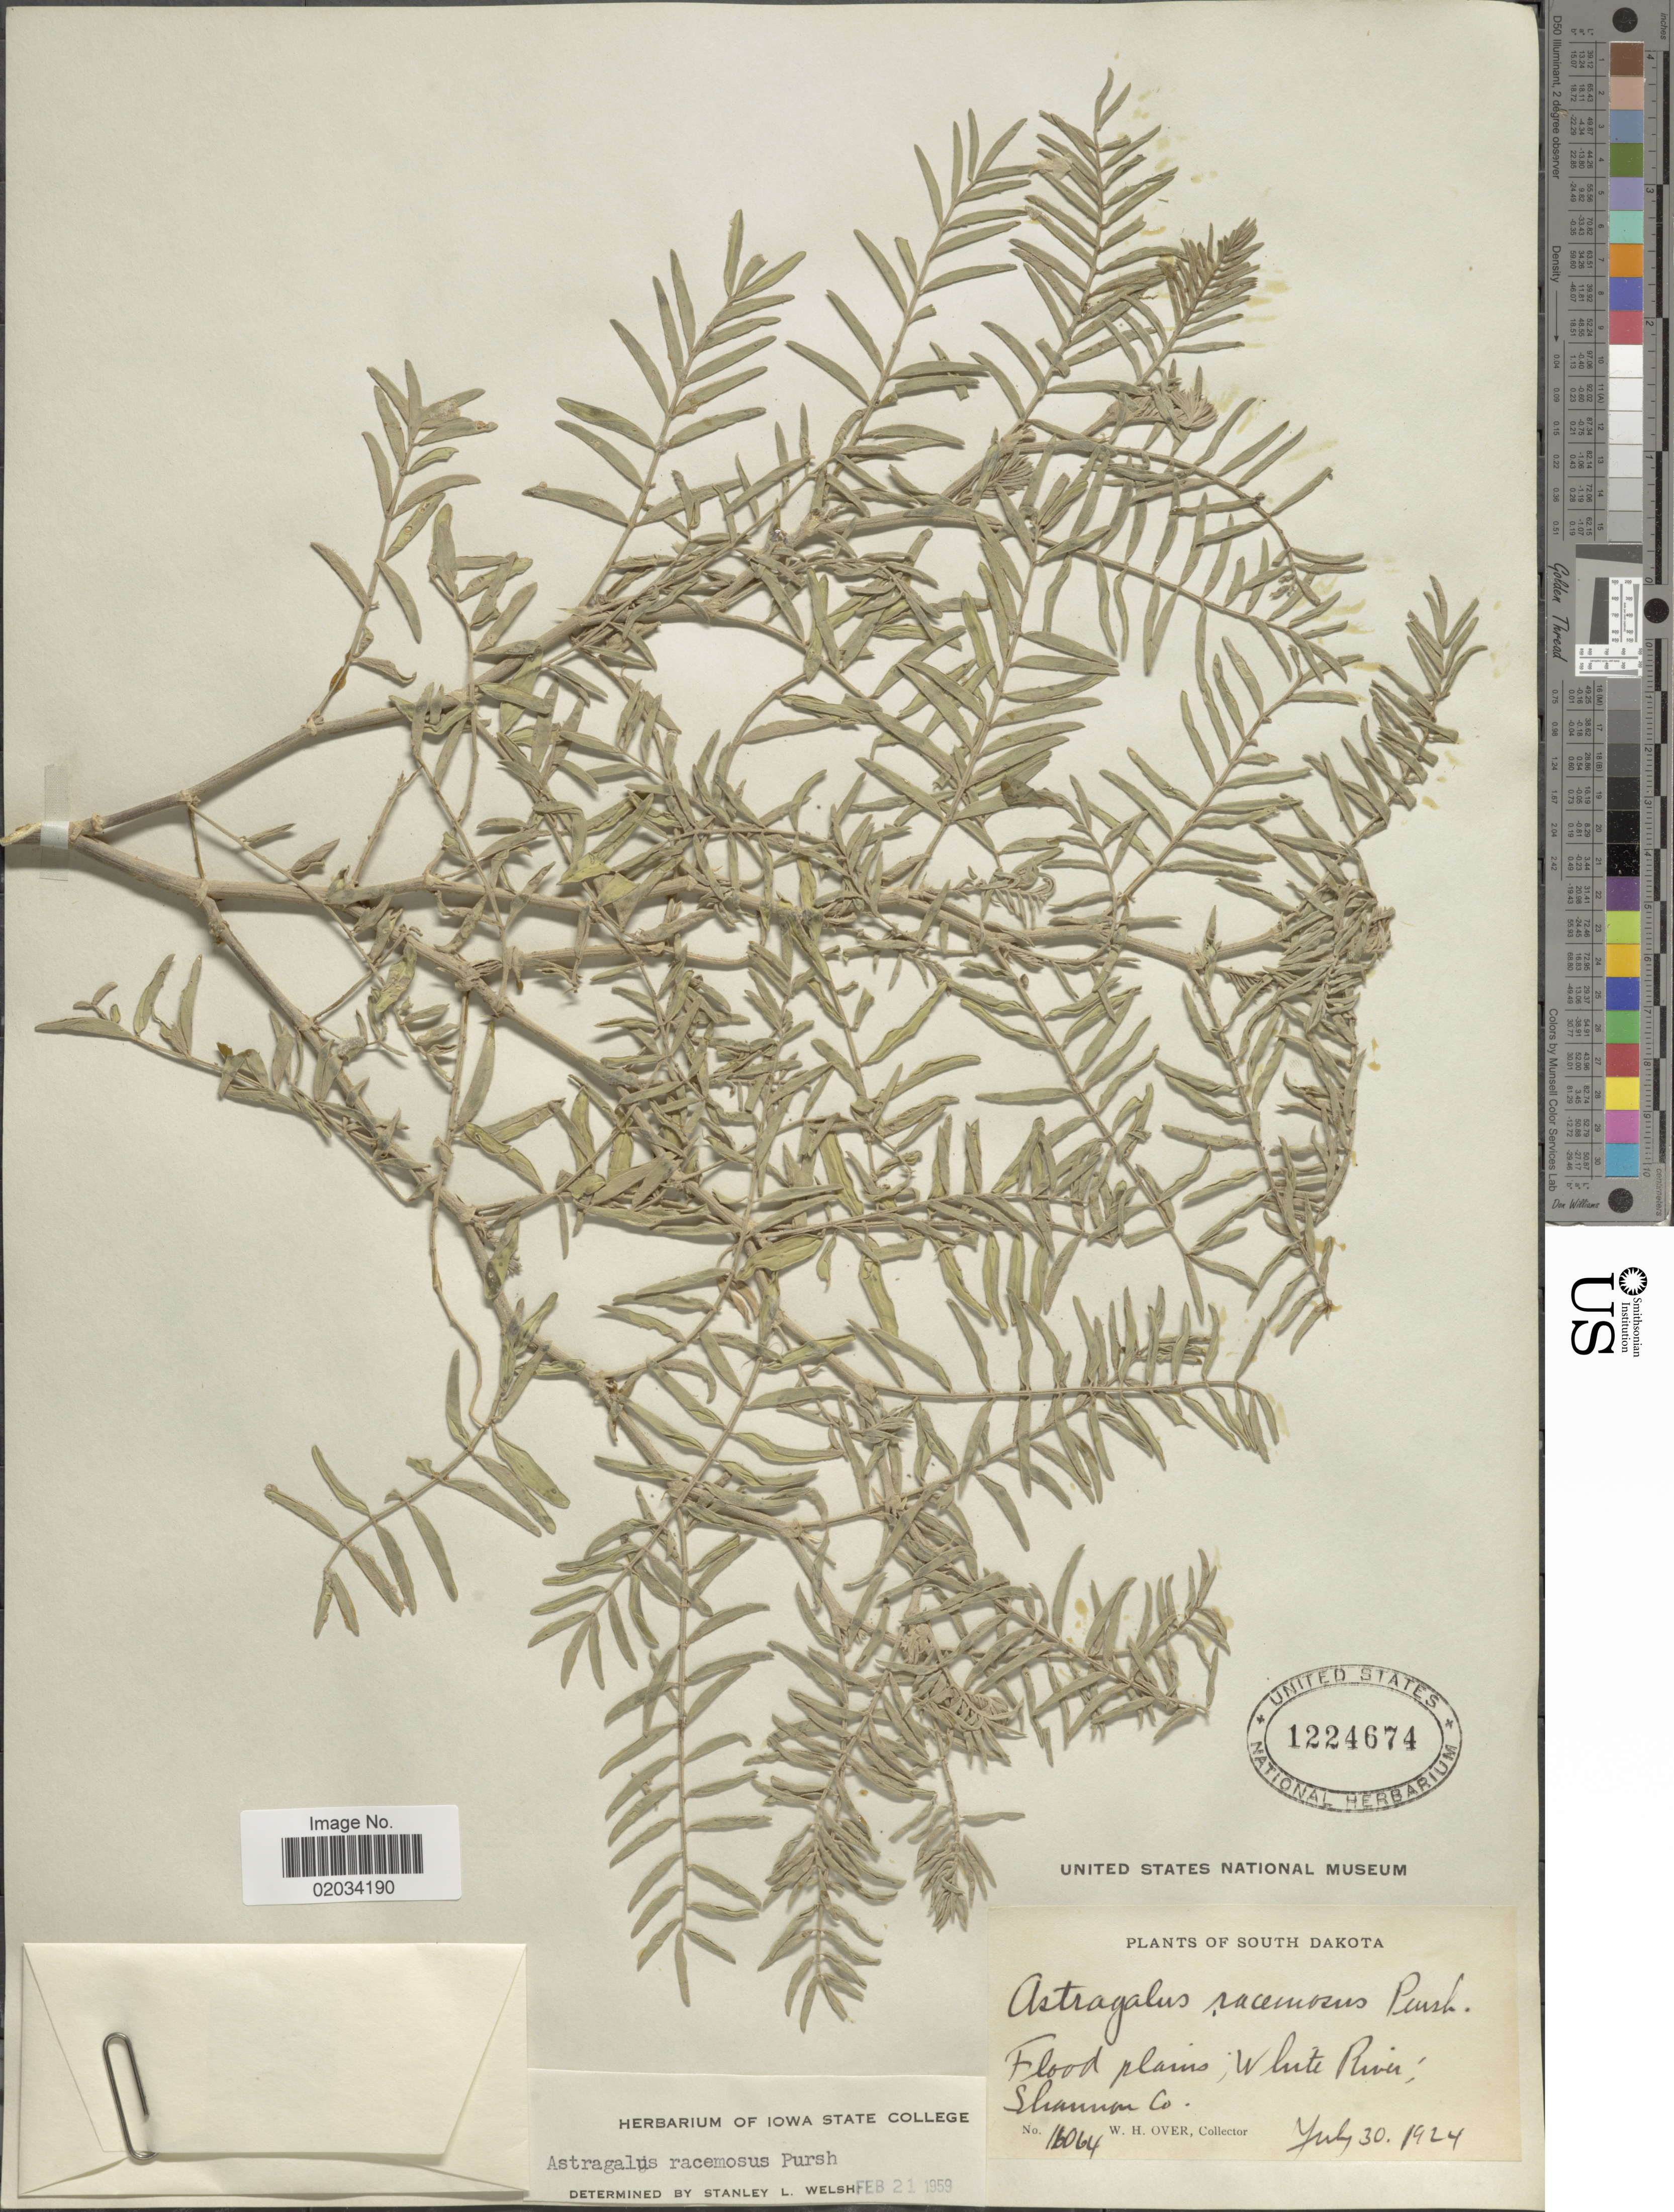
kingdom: Plantae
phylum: Tracheophyta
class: Magnoliopsida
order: Fabales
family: Fabaceae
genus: Astragalus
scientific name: Astragalus racemosus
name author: Pursh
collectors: W. Over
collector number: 16064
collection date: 1924-07-30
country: United States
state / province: South Dakota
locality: Flood plains, White River, Shanon Co.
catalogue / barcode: US 1224674